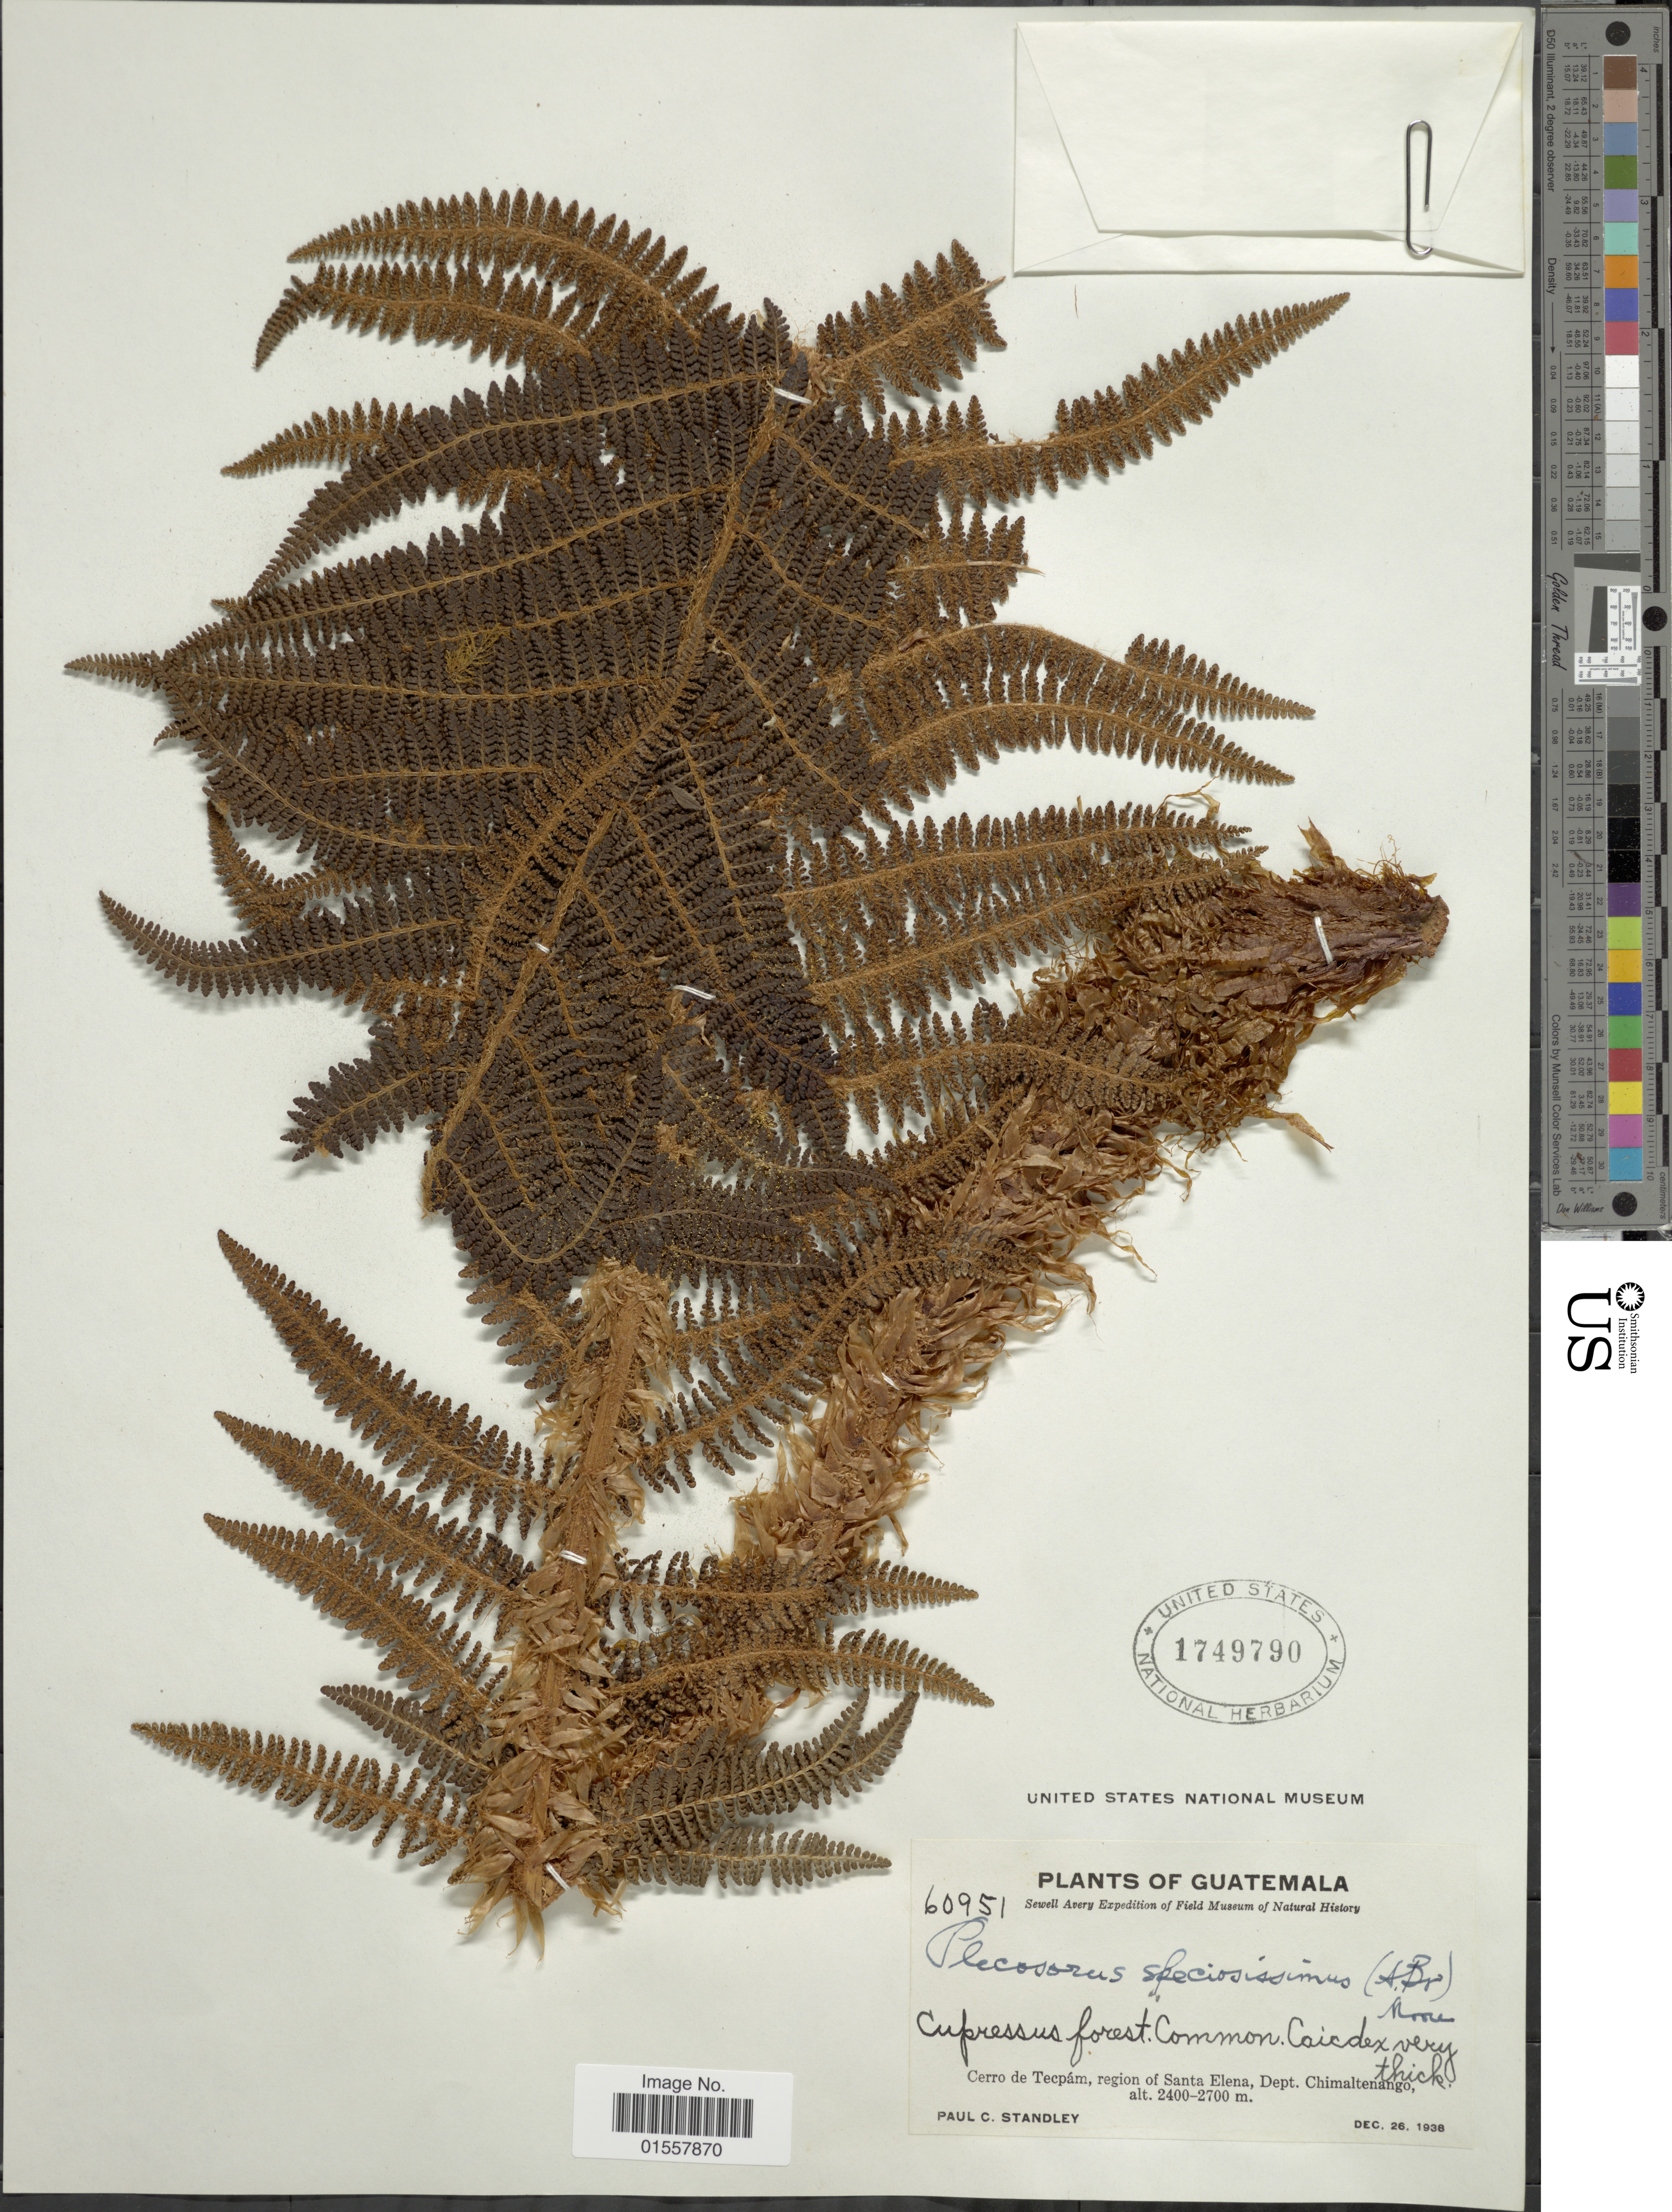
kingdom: Plantae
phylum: Tracheophyta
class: Polypodiopsida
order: Polypodiales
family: Dryopteridaceae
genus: Polystichum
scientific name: Polystichum speciosissimum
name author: (A. Braun ex Kunze) Copel.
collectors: P. C. Standley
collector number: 60951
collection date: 1938-12-26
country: Guatemala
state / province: Chimaltenango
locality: Cerro de Tecpam, region of Santa Elena, Dept. Chimaltenango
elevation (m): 2400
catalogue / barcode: US 1749790